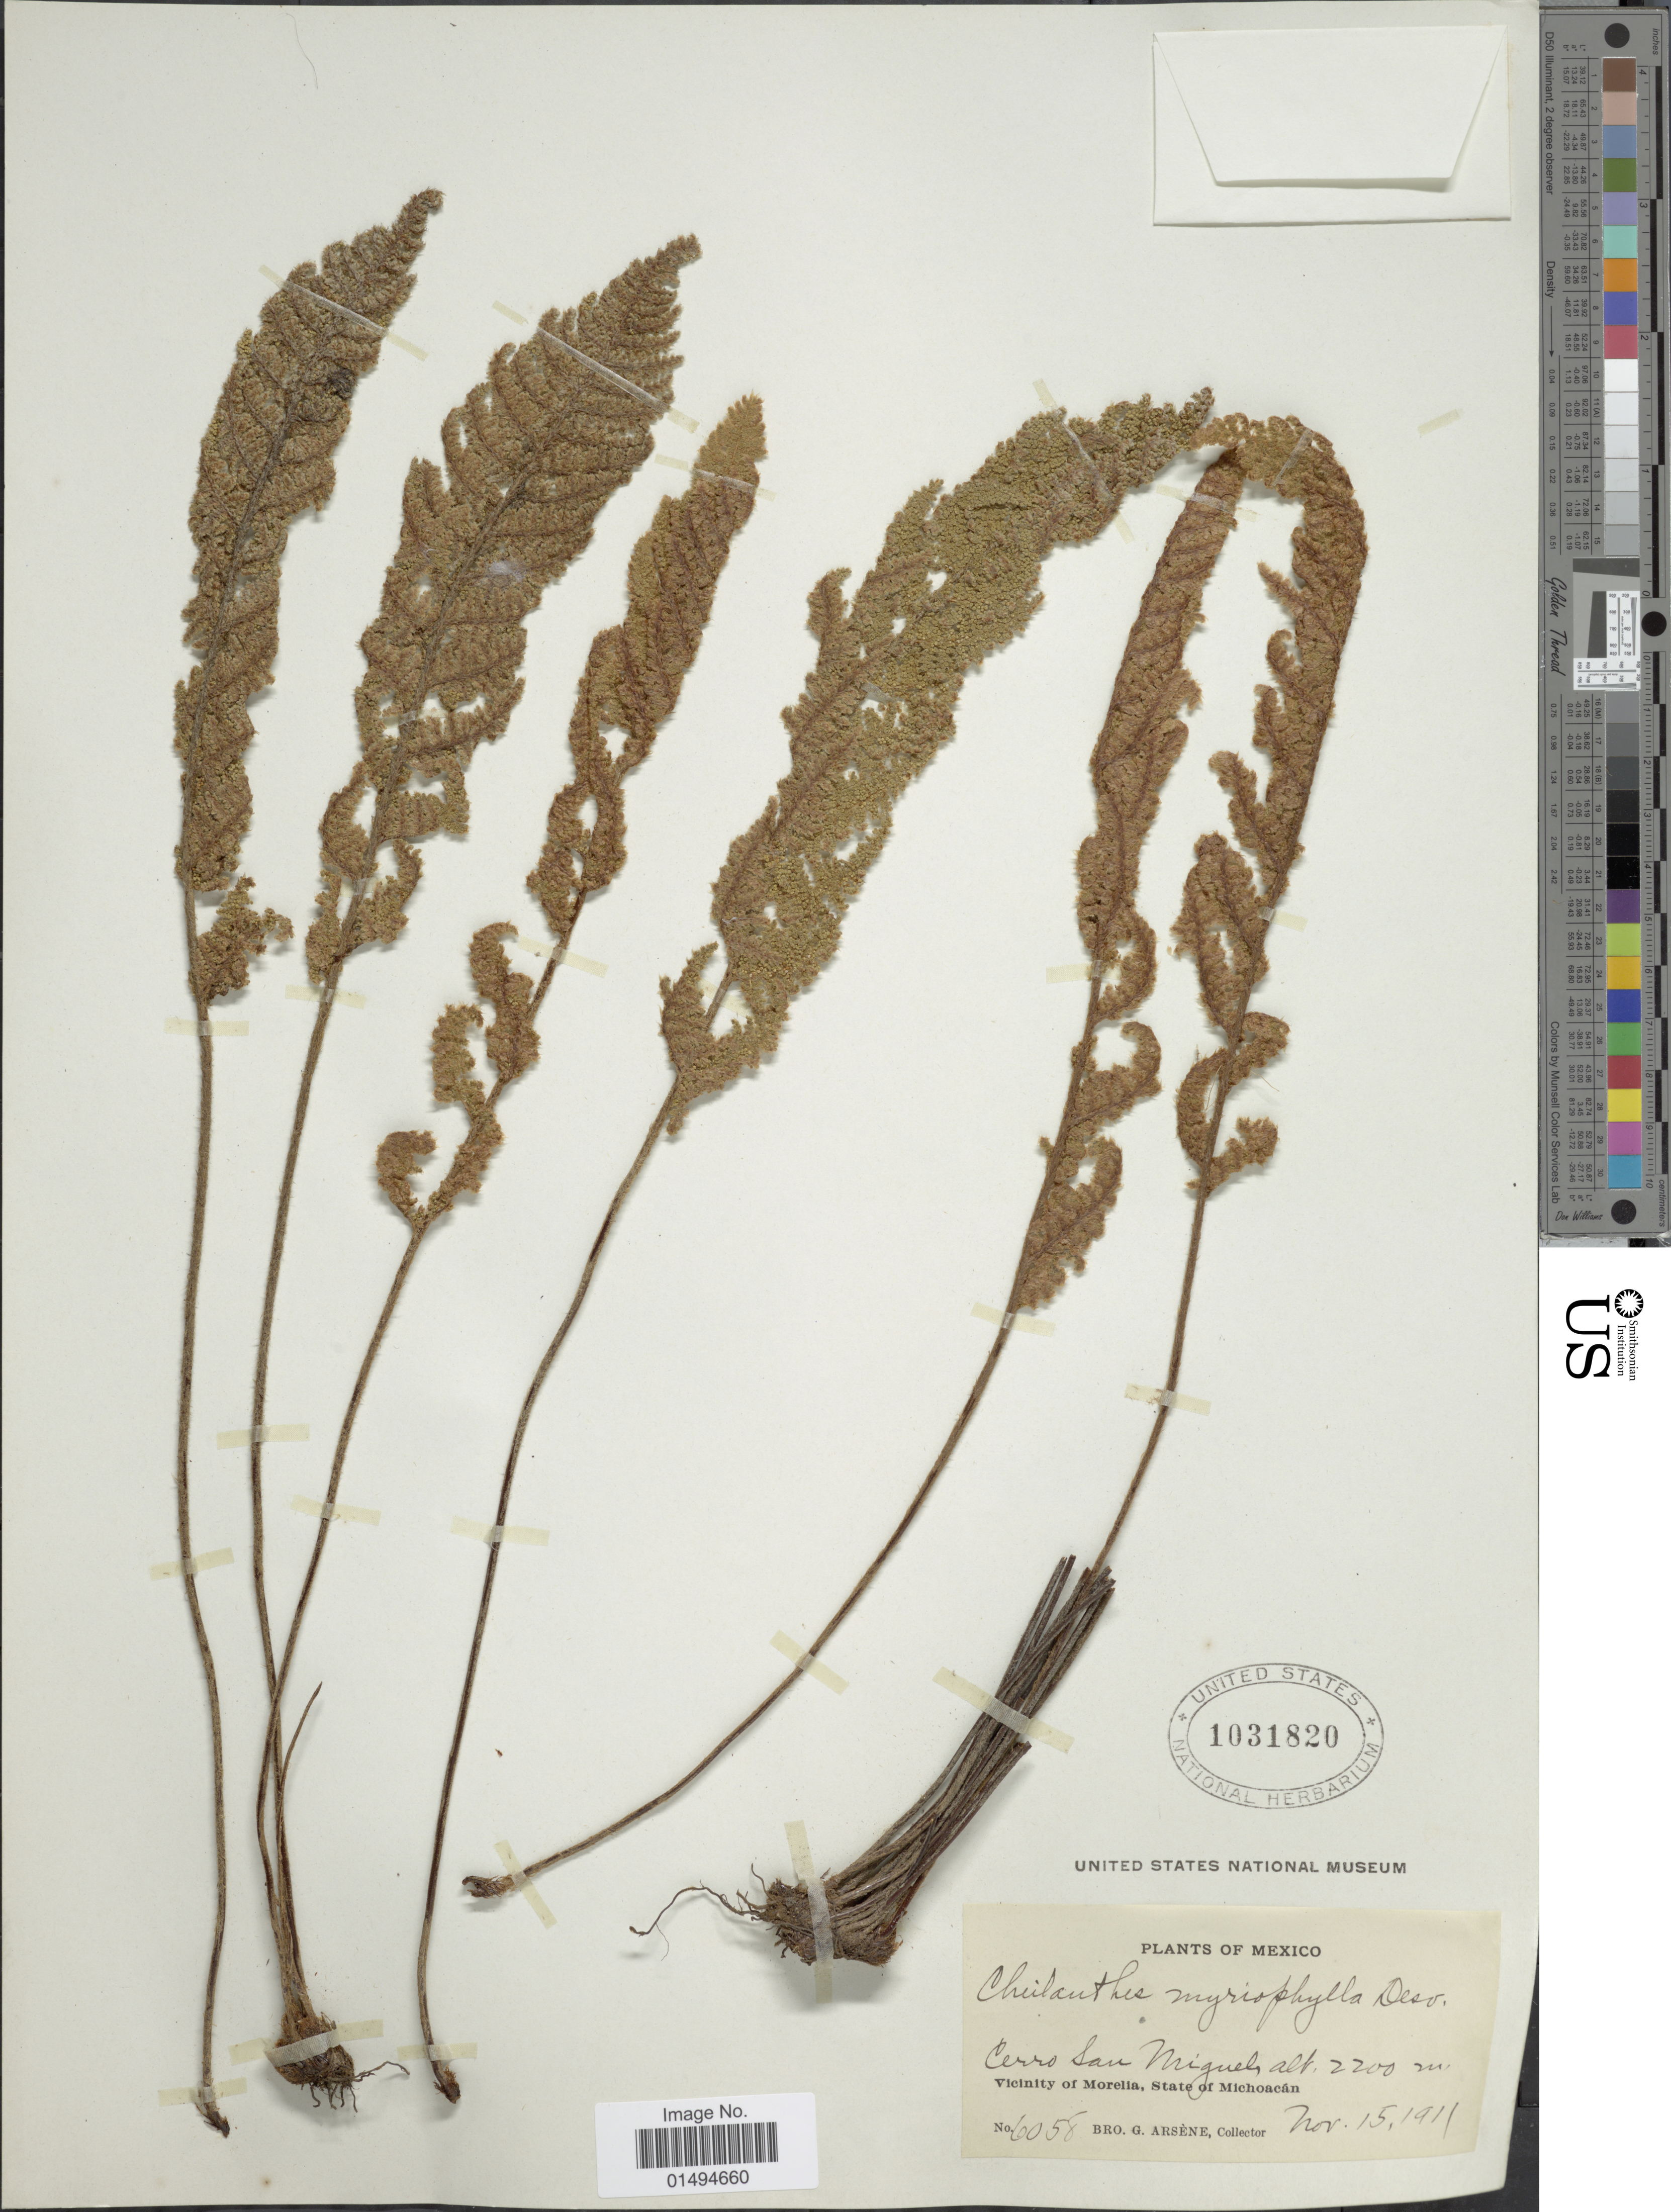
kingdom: Plantae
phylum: Tracheophyta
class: Polypodiopsida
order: Polypodiales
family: Pteridaceae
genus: Myriopteris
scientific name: Myriopteris myriophylla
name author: (Desv.) J. Sm.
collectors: Bro. G. Arsène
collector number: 6058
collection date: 1911-11-15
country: Mexico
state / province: Michoacán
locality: Cerro San Miguel, Vicinity of Morelia, State of Michoacan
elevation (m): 2200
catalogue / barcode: US 1031820